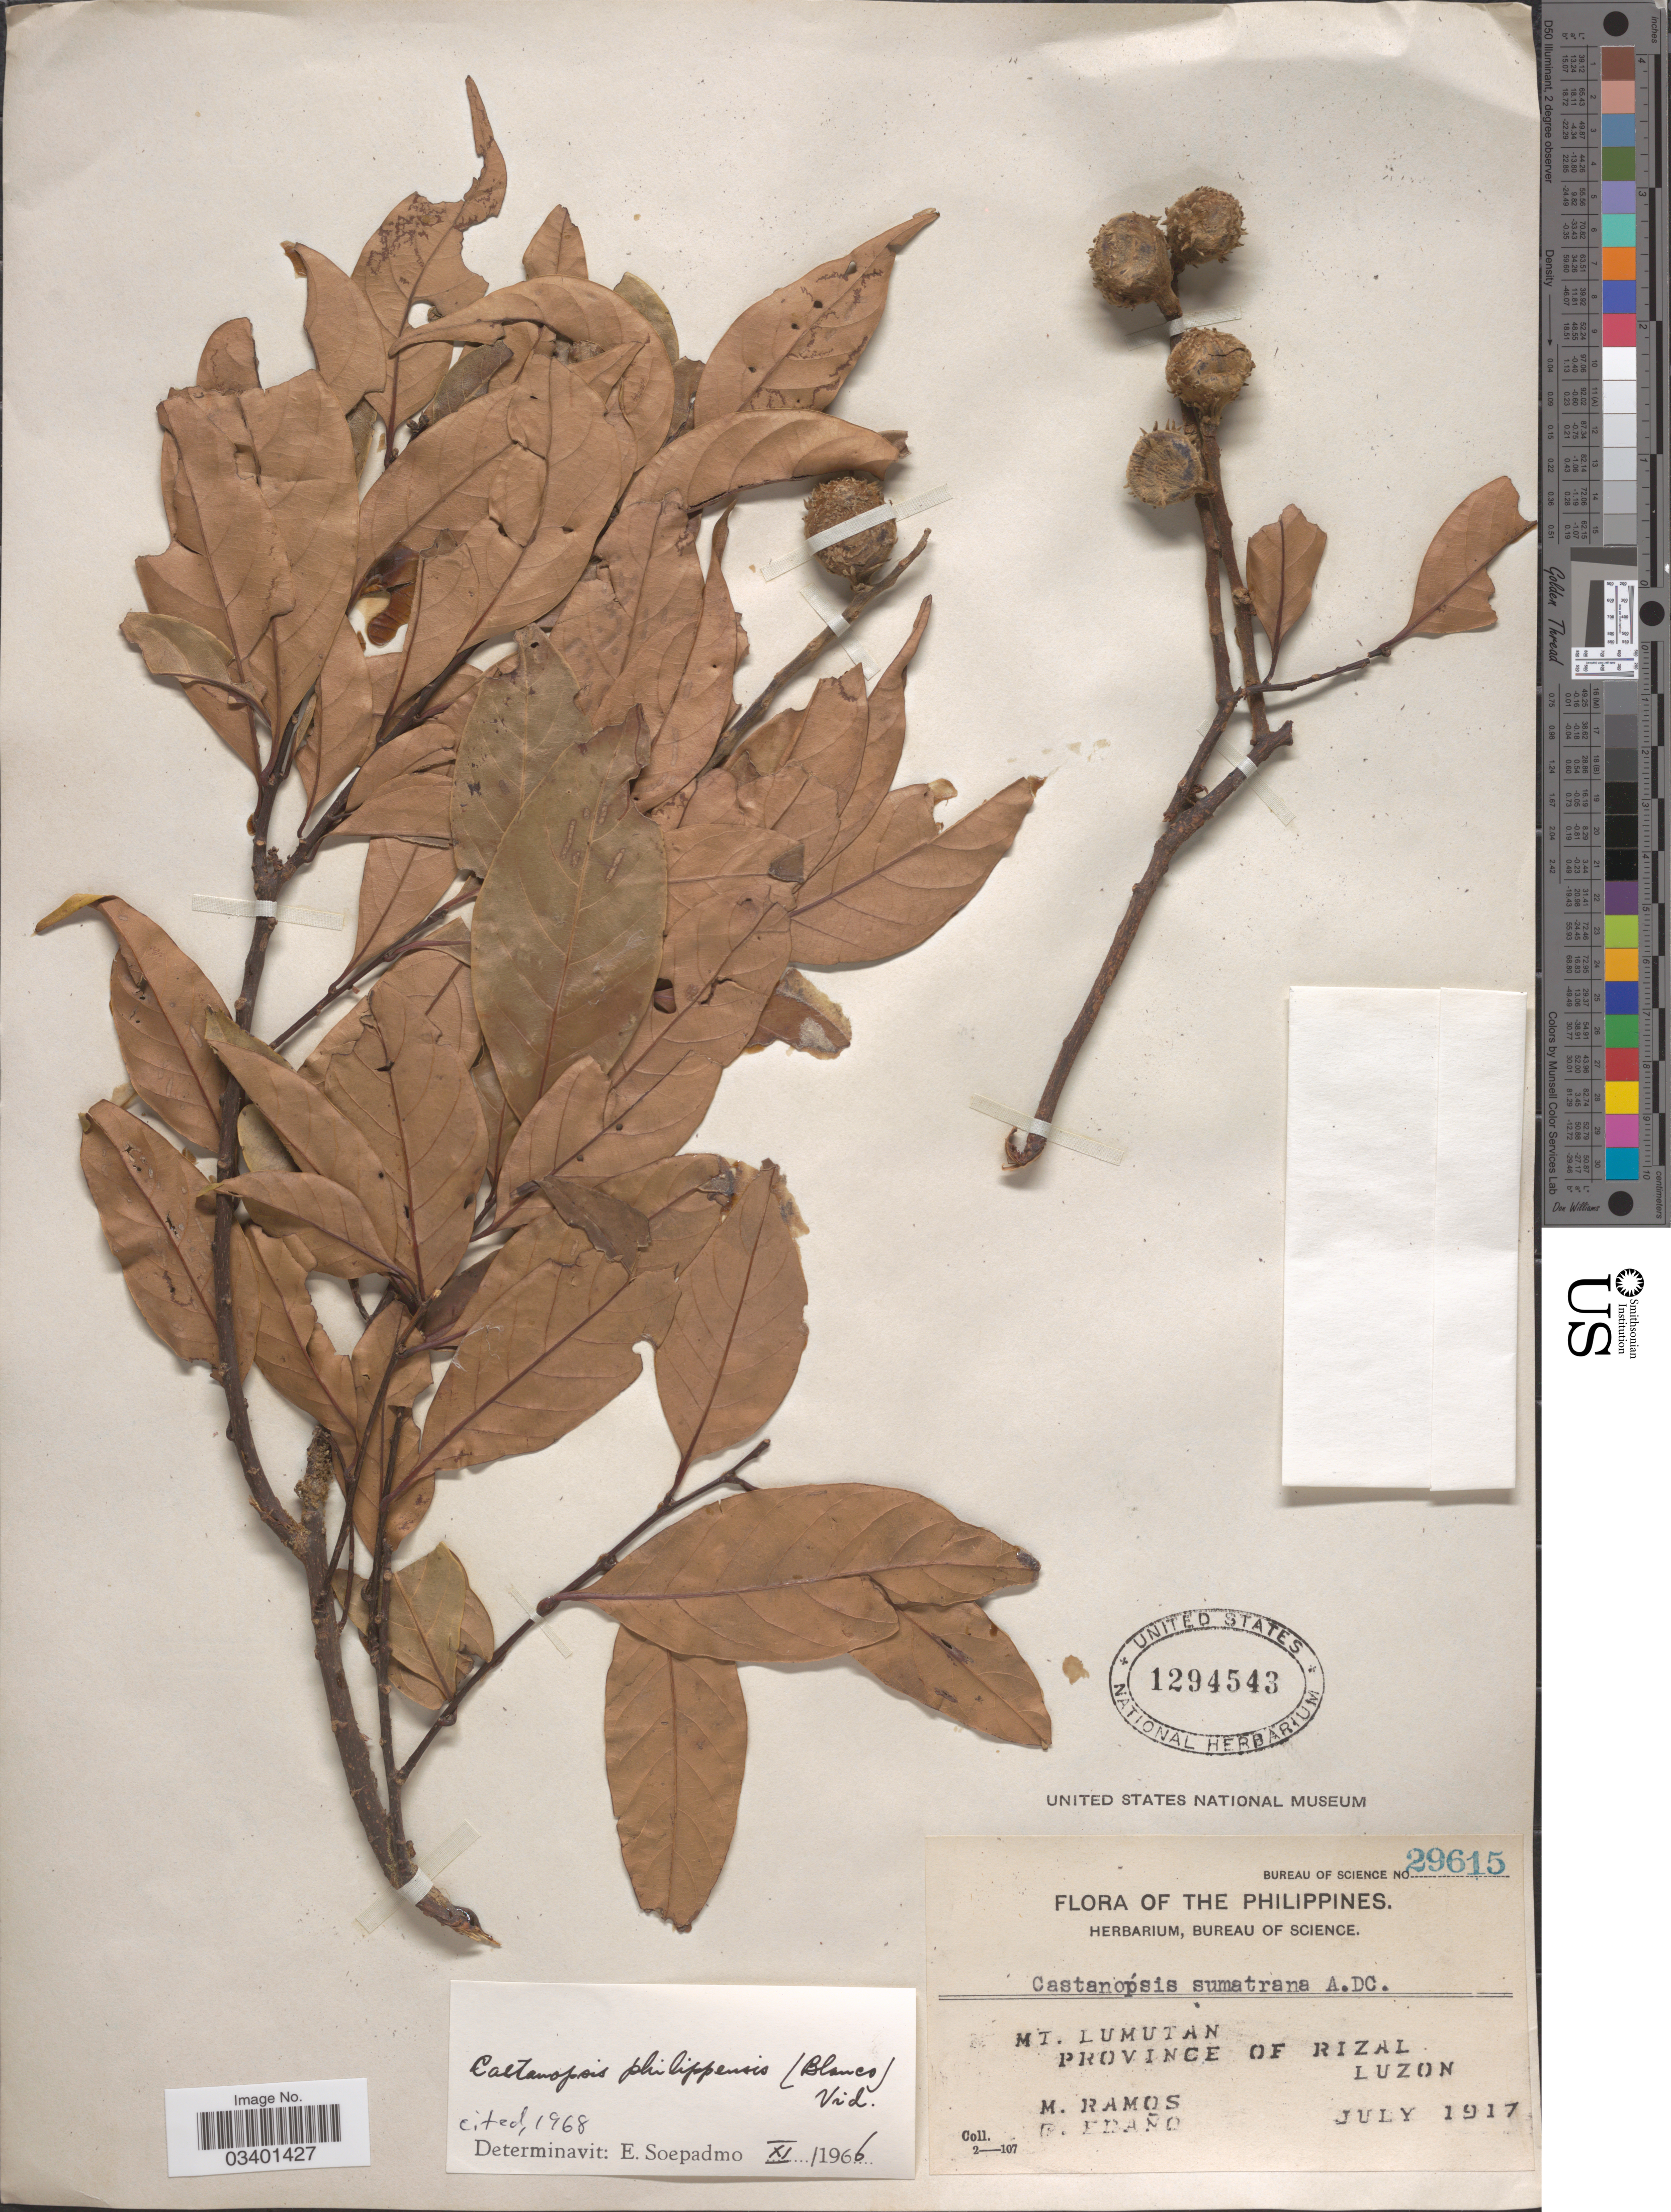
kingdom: Plantae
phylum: Tracheophyta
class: Magnoliopsida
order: Fagales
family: Fagaceae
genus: Castanopsis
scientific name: Castanopsis philipensis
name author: (Blanco) Vidal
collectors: M. Ramos & G. Edaño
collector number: Bureau of Science29615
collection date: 1917-07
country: Philippines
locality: Mt. Lumutan. Province of Rizal. Luzon.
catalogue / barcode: US 1294543